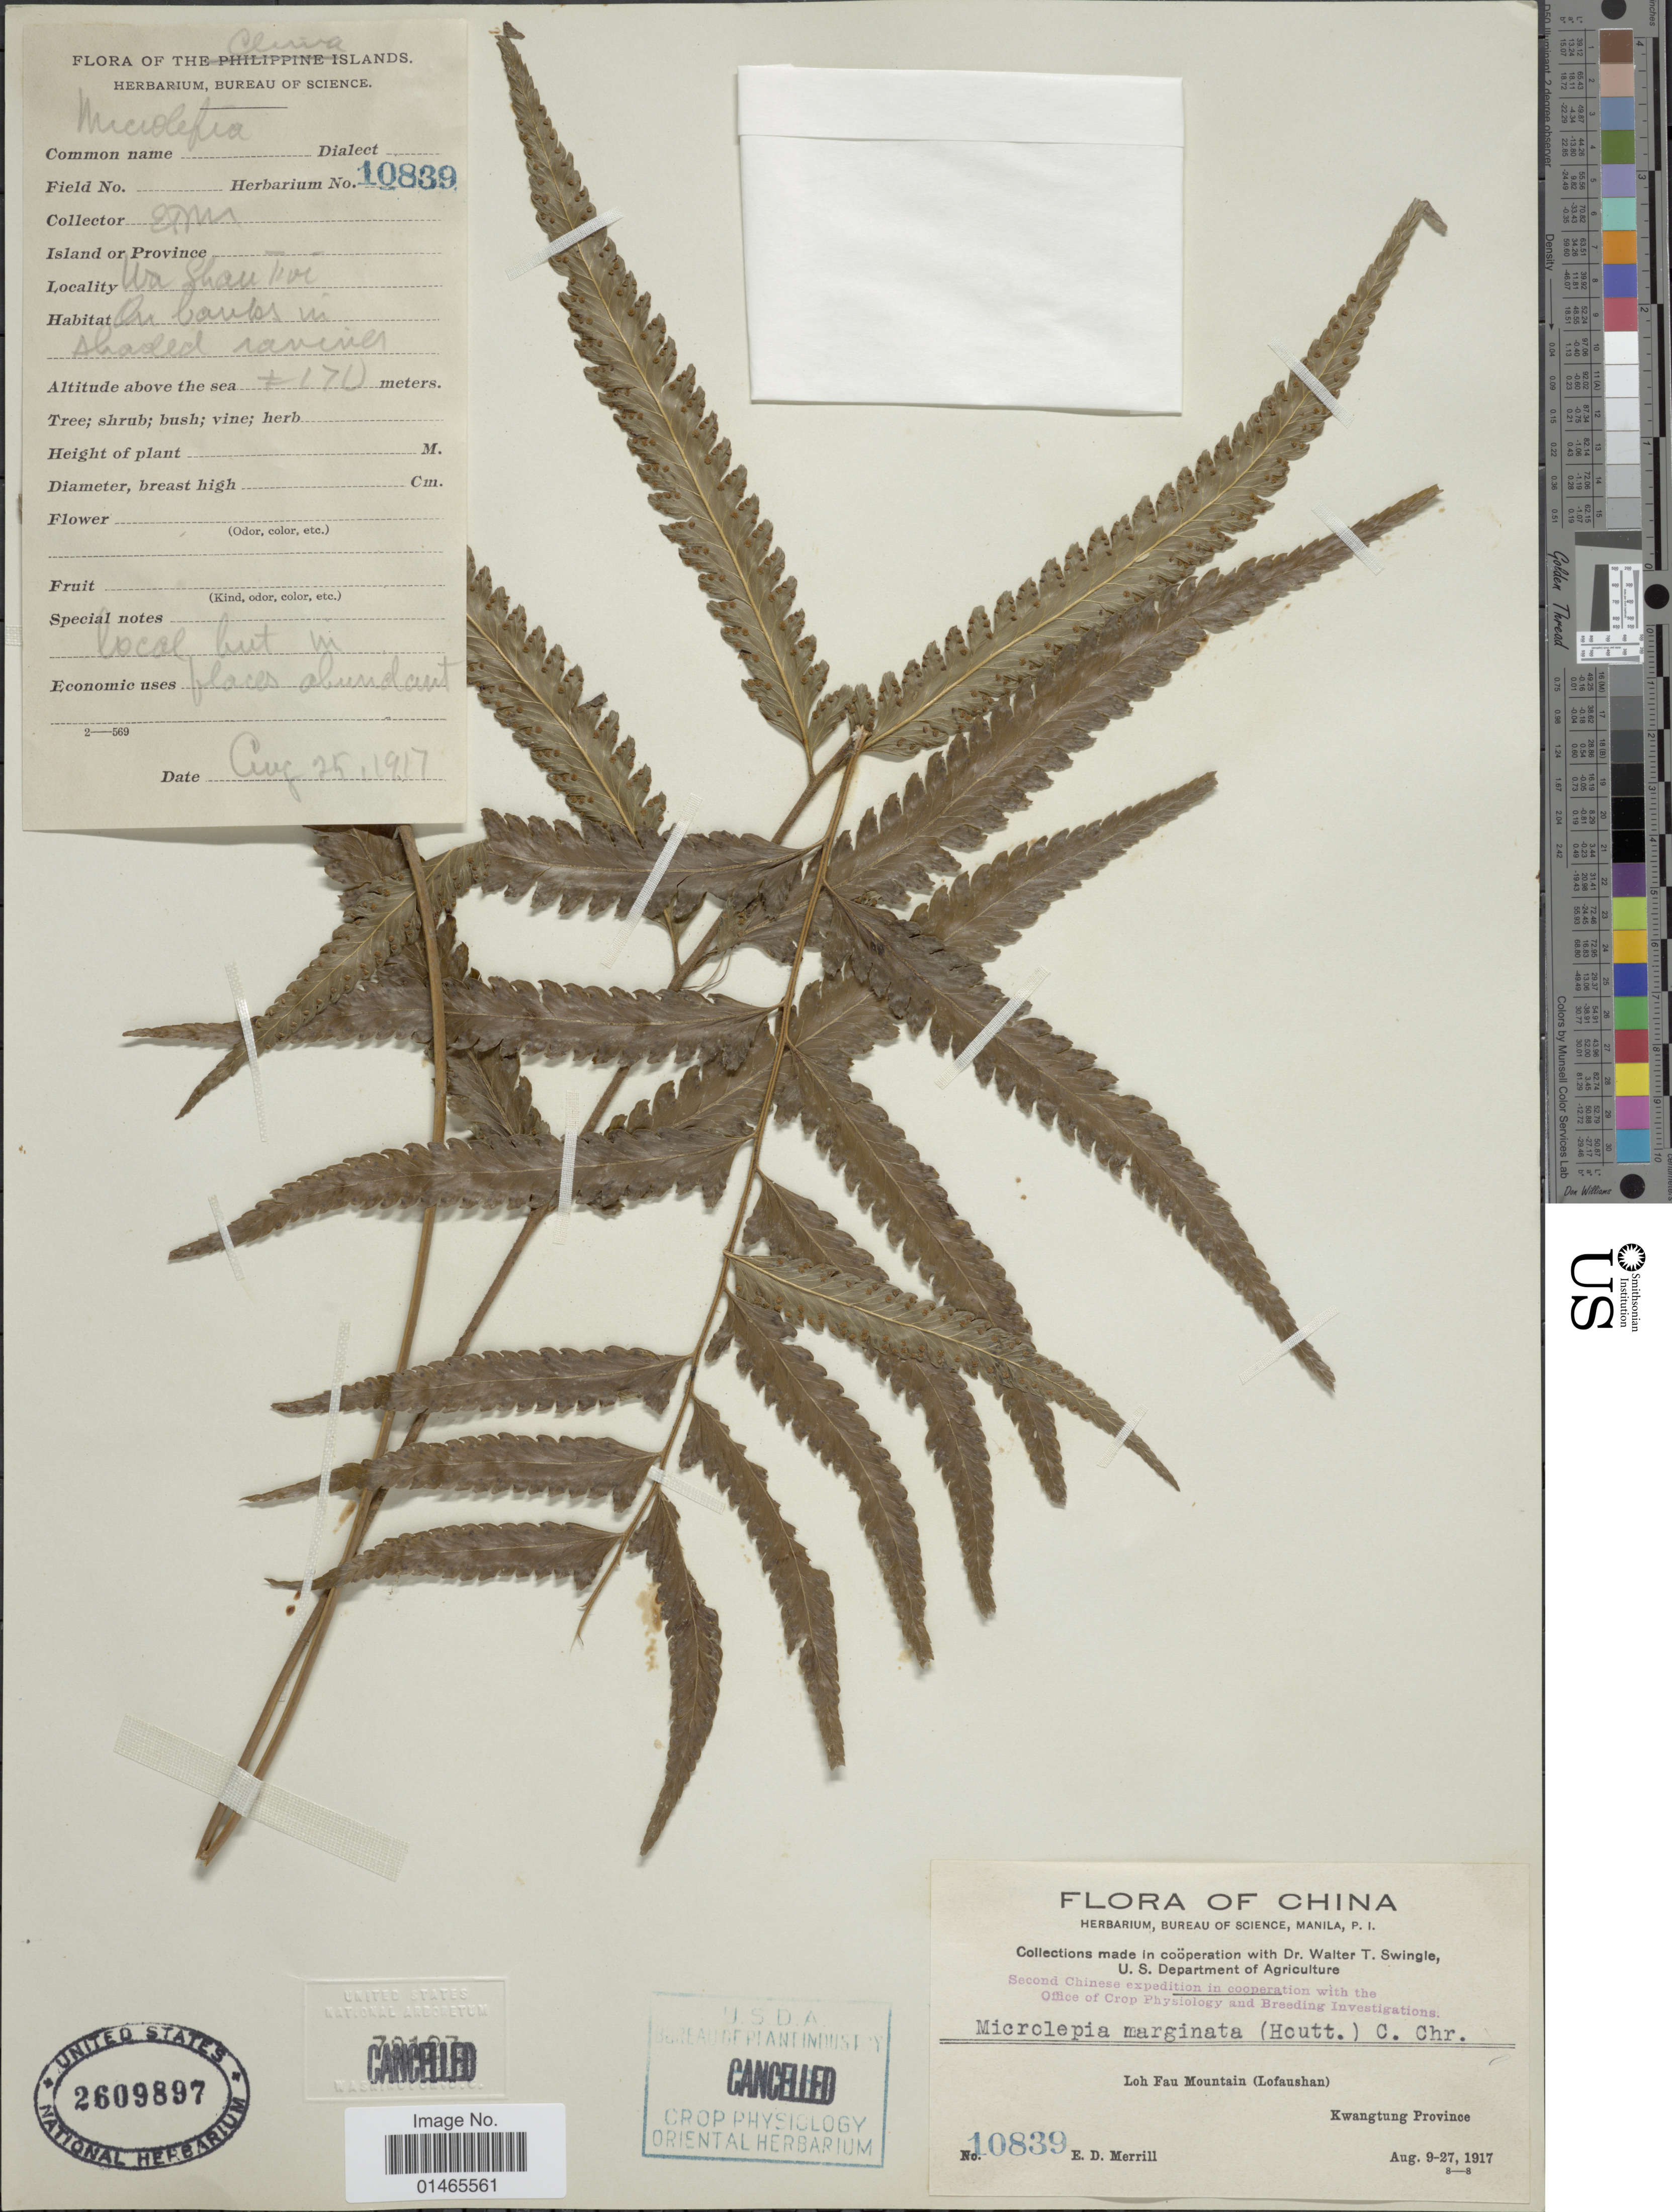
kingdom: Plantae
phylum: Tracheophyta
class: Polypodiopsida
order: Polypodiales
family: Dennstaedtiaceae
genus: Microlepia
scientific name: Microlepia marginata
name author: (Houtt.) C. Chr.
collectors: E. D. Merrill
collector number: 10839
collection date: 1917-08-25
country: China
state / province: Guangdong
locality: Kwangtung Province, Loh Fau Mountain (Lofaushan)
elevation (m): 170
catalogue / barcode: US 2609897